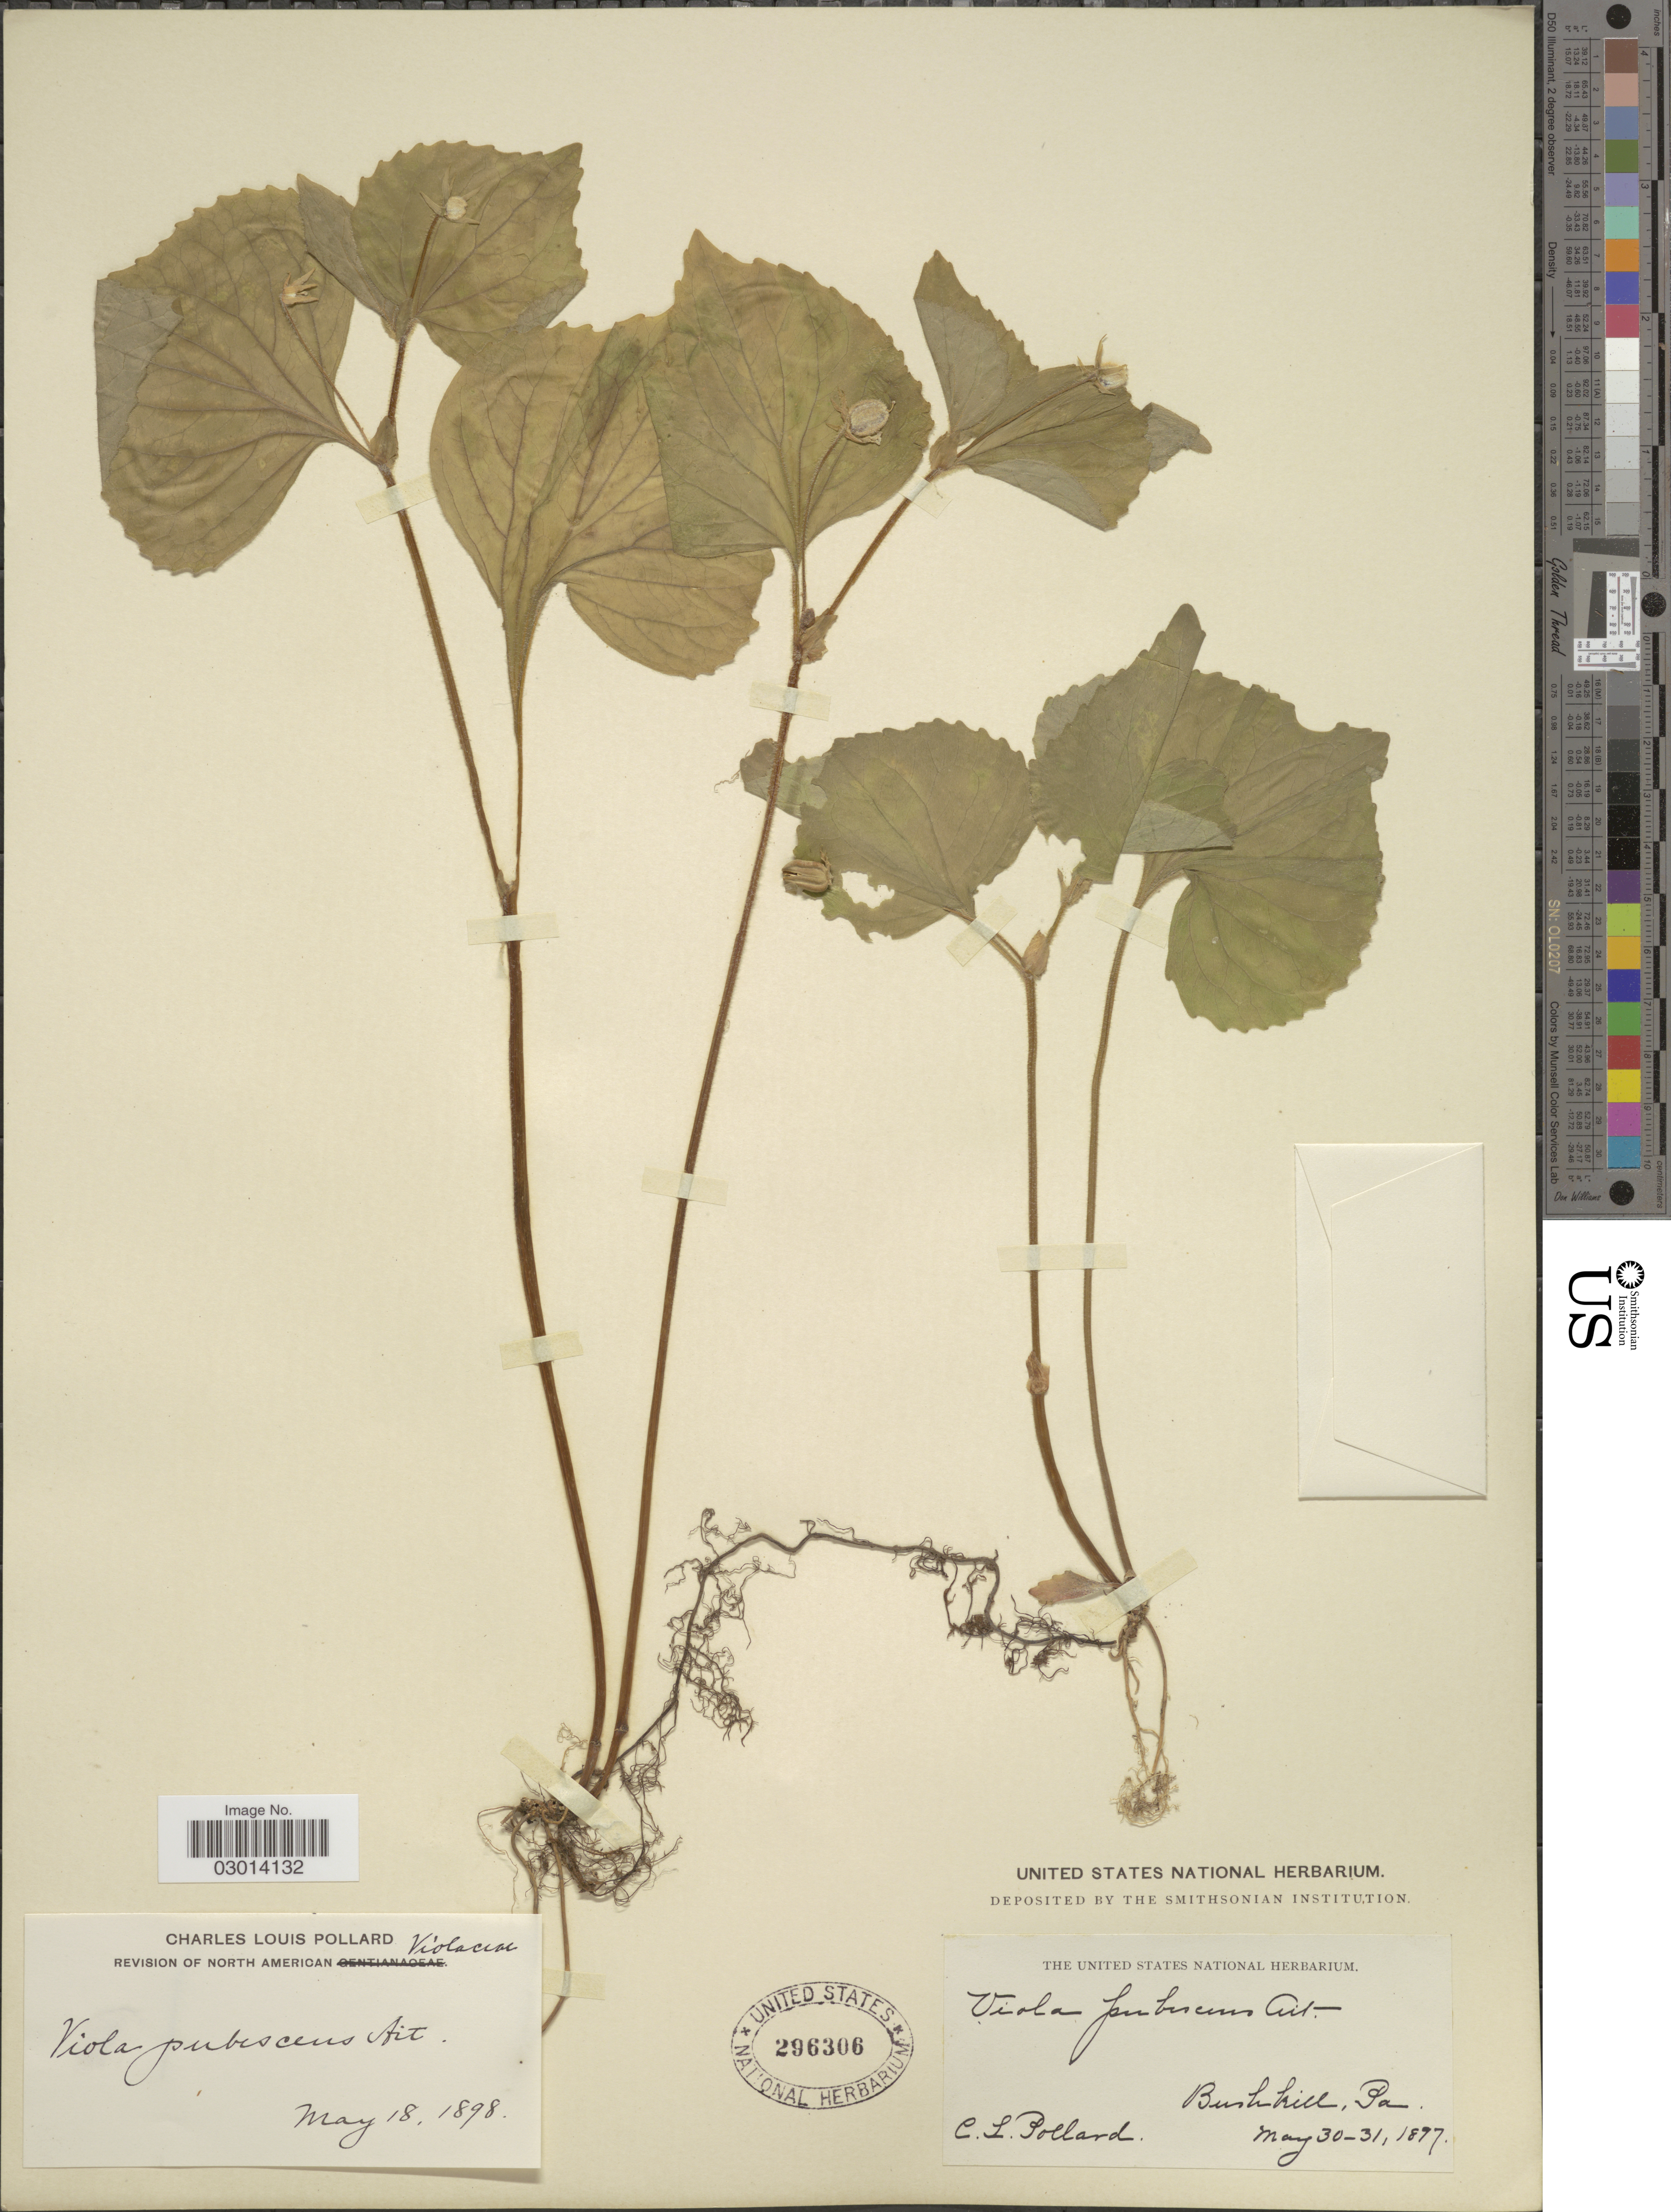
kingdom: Plantae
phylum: Tracheophyta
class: Magnoliopsida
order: Malpighiales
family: Violaceae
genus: Viola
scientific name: Viola pubescens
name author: Aiton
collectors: C. L. Pollard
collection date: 1898-05-18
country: United States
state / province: Pennsylvania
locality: Bushhill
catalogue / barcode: US 296306